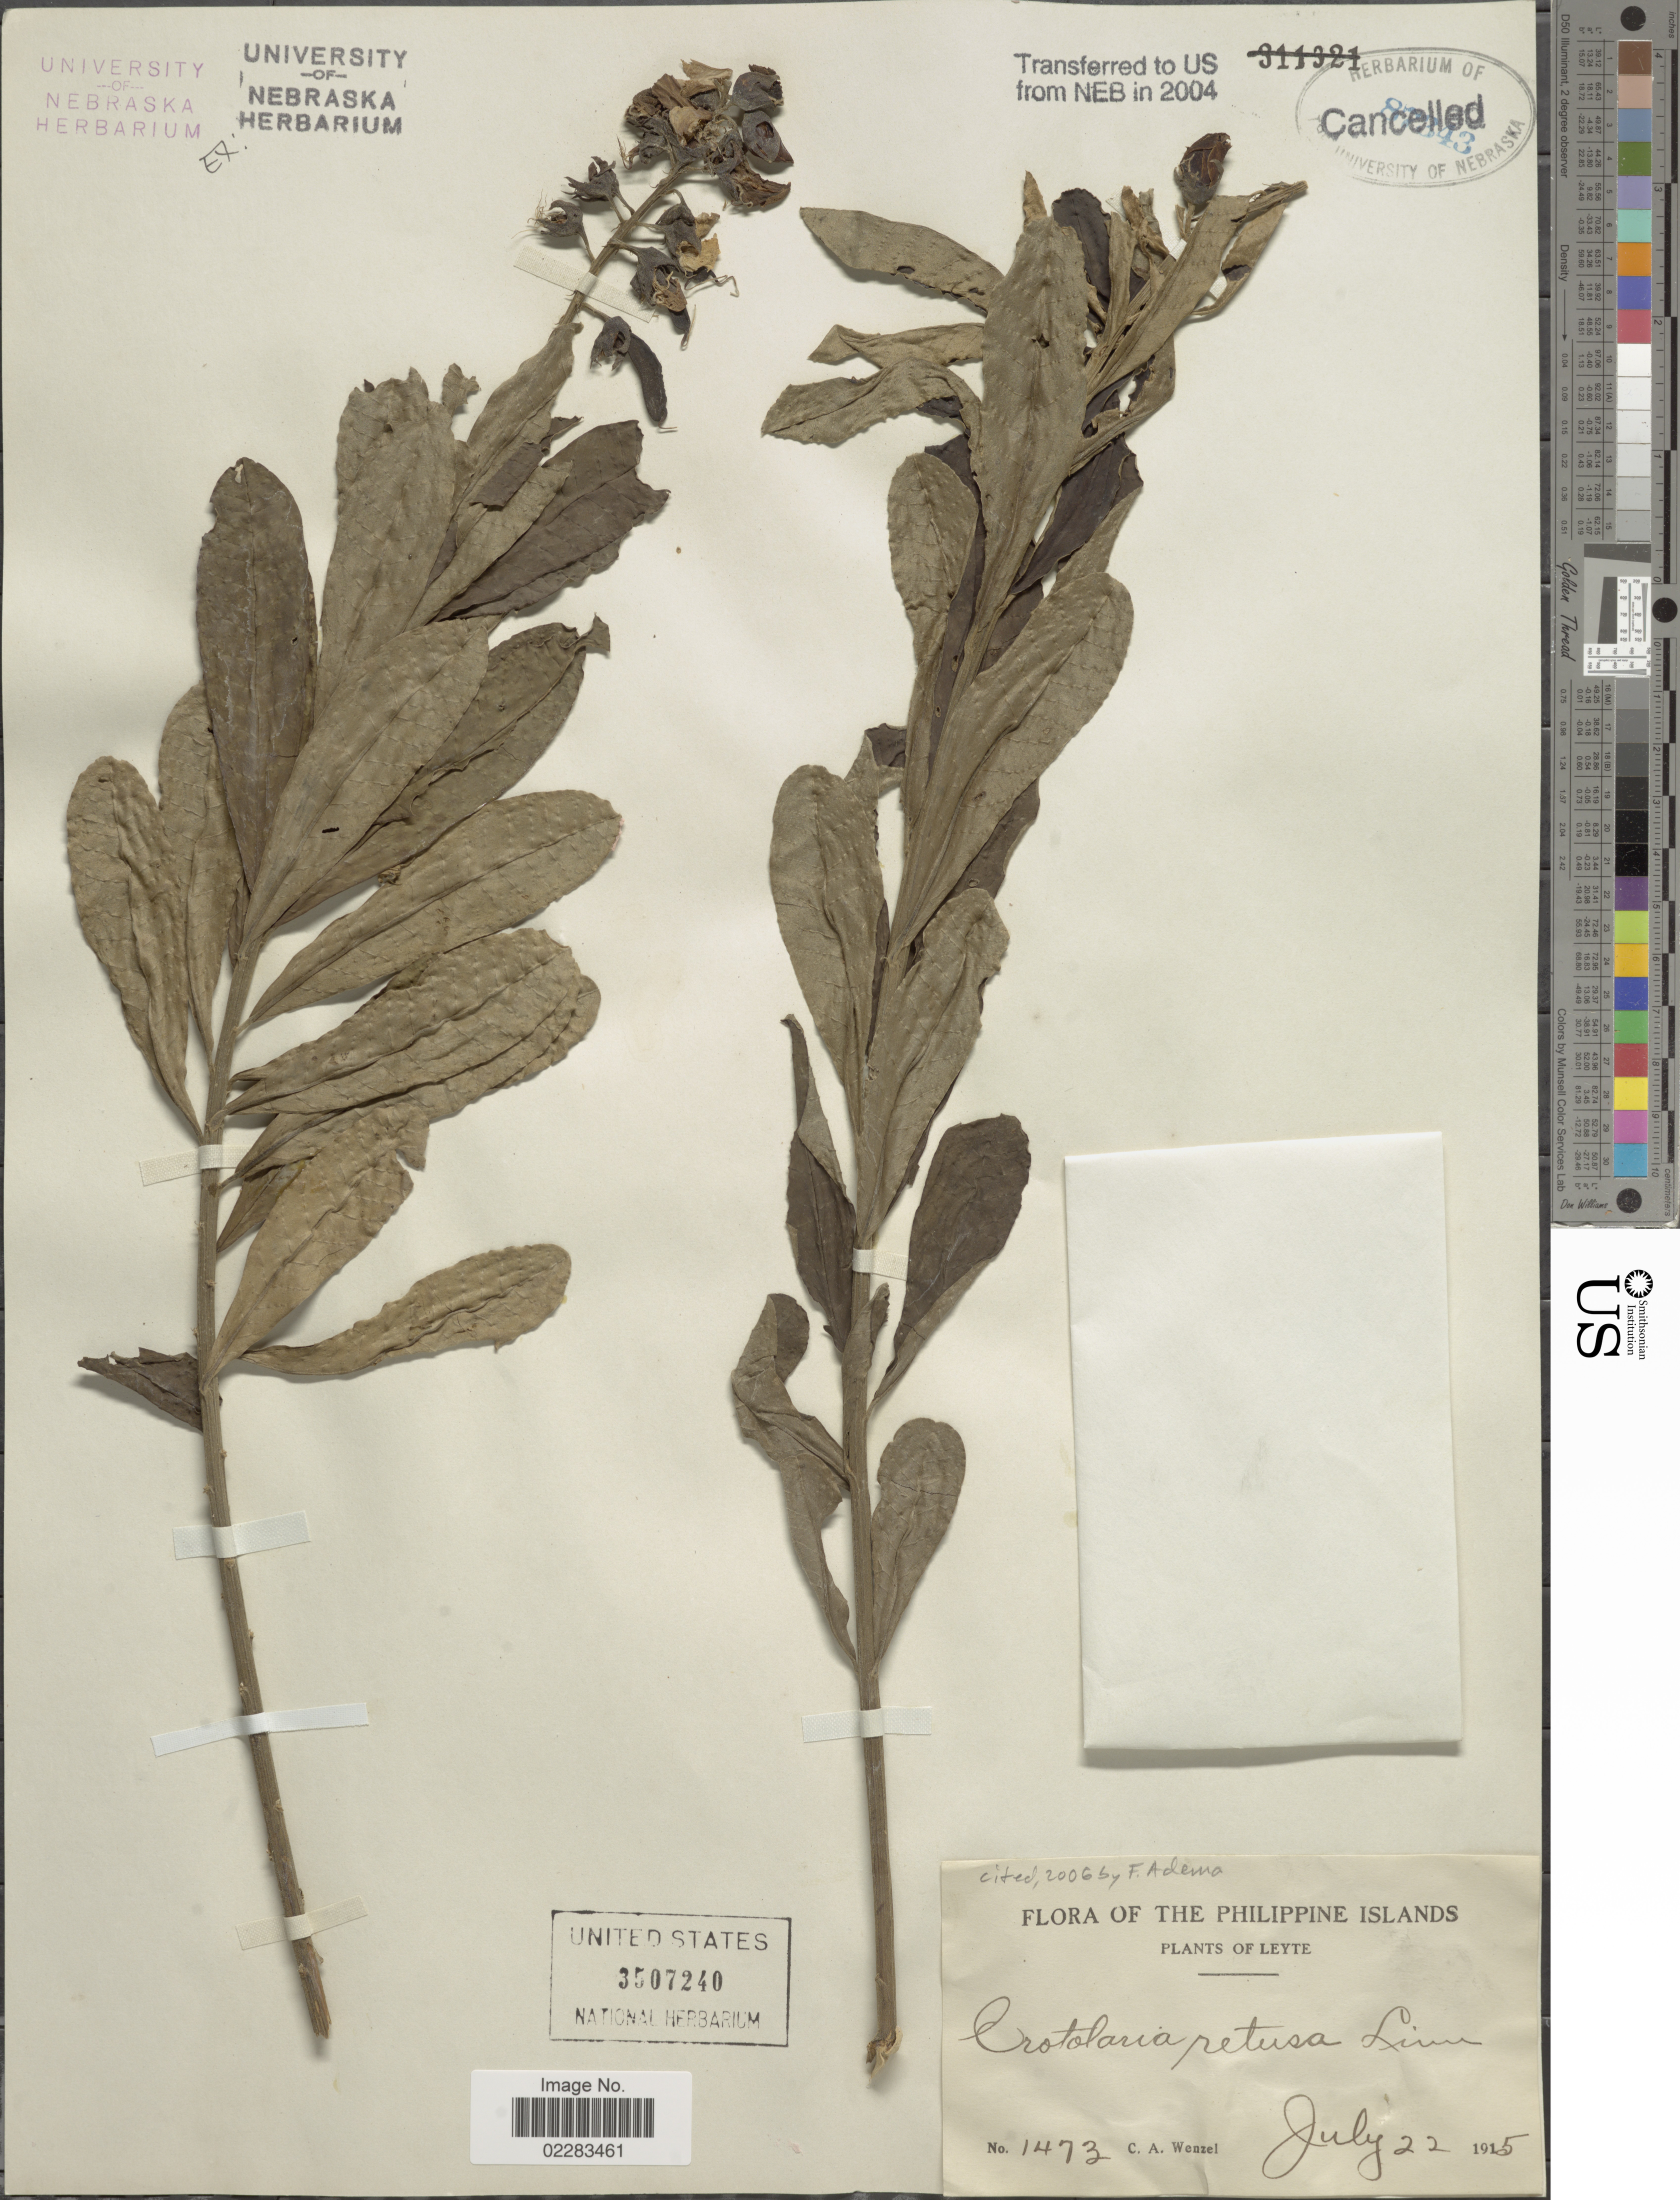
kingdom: Plantae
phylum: Tracheophyta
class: Magnoliopsida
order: Fabales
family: Fabaceae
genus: Crotalaria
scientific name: Crotalaria retusa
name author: L.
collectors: C. Wenzel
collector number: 1473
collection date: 1915-07-22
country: Philippines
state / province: Eastern Visayas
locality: Leyte, The Philippine Islands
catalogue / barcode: US 3507240